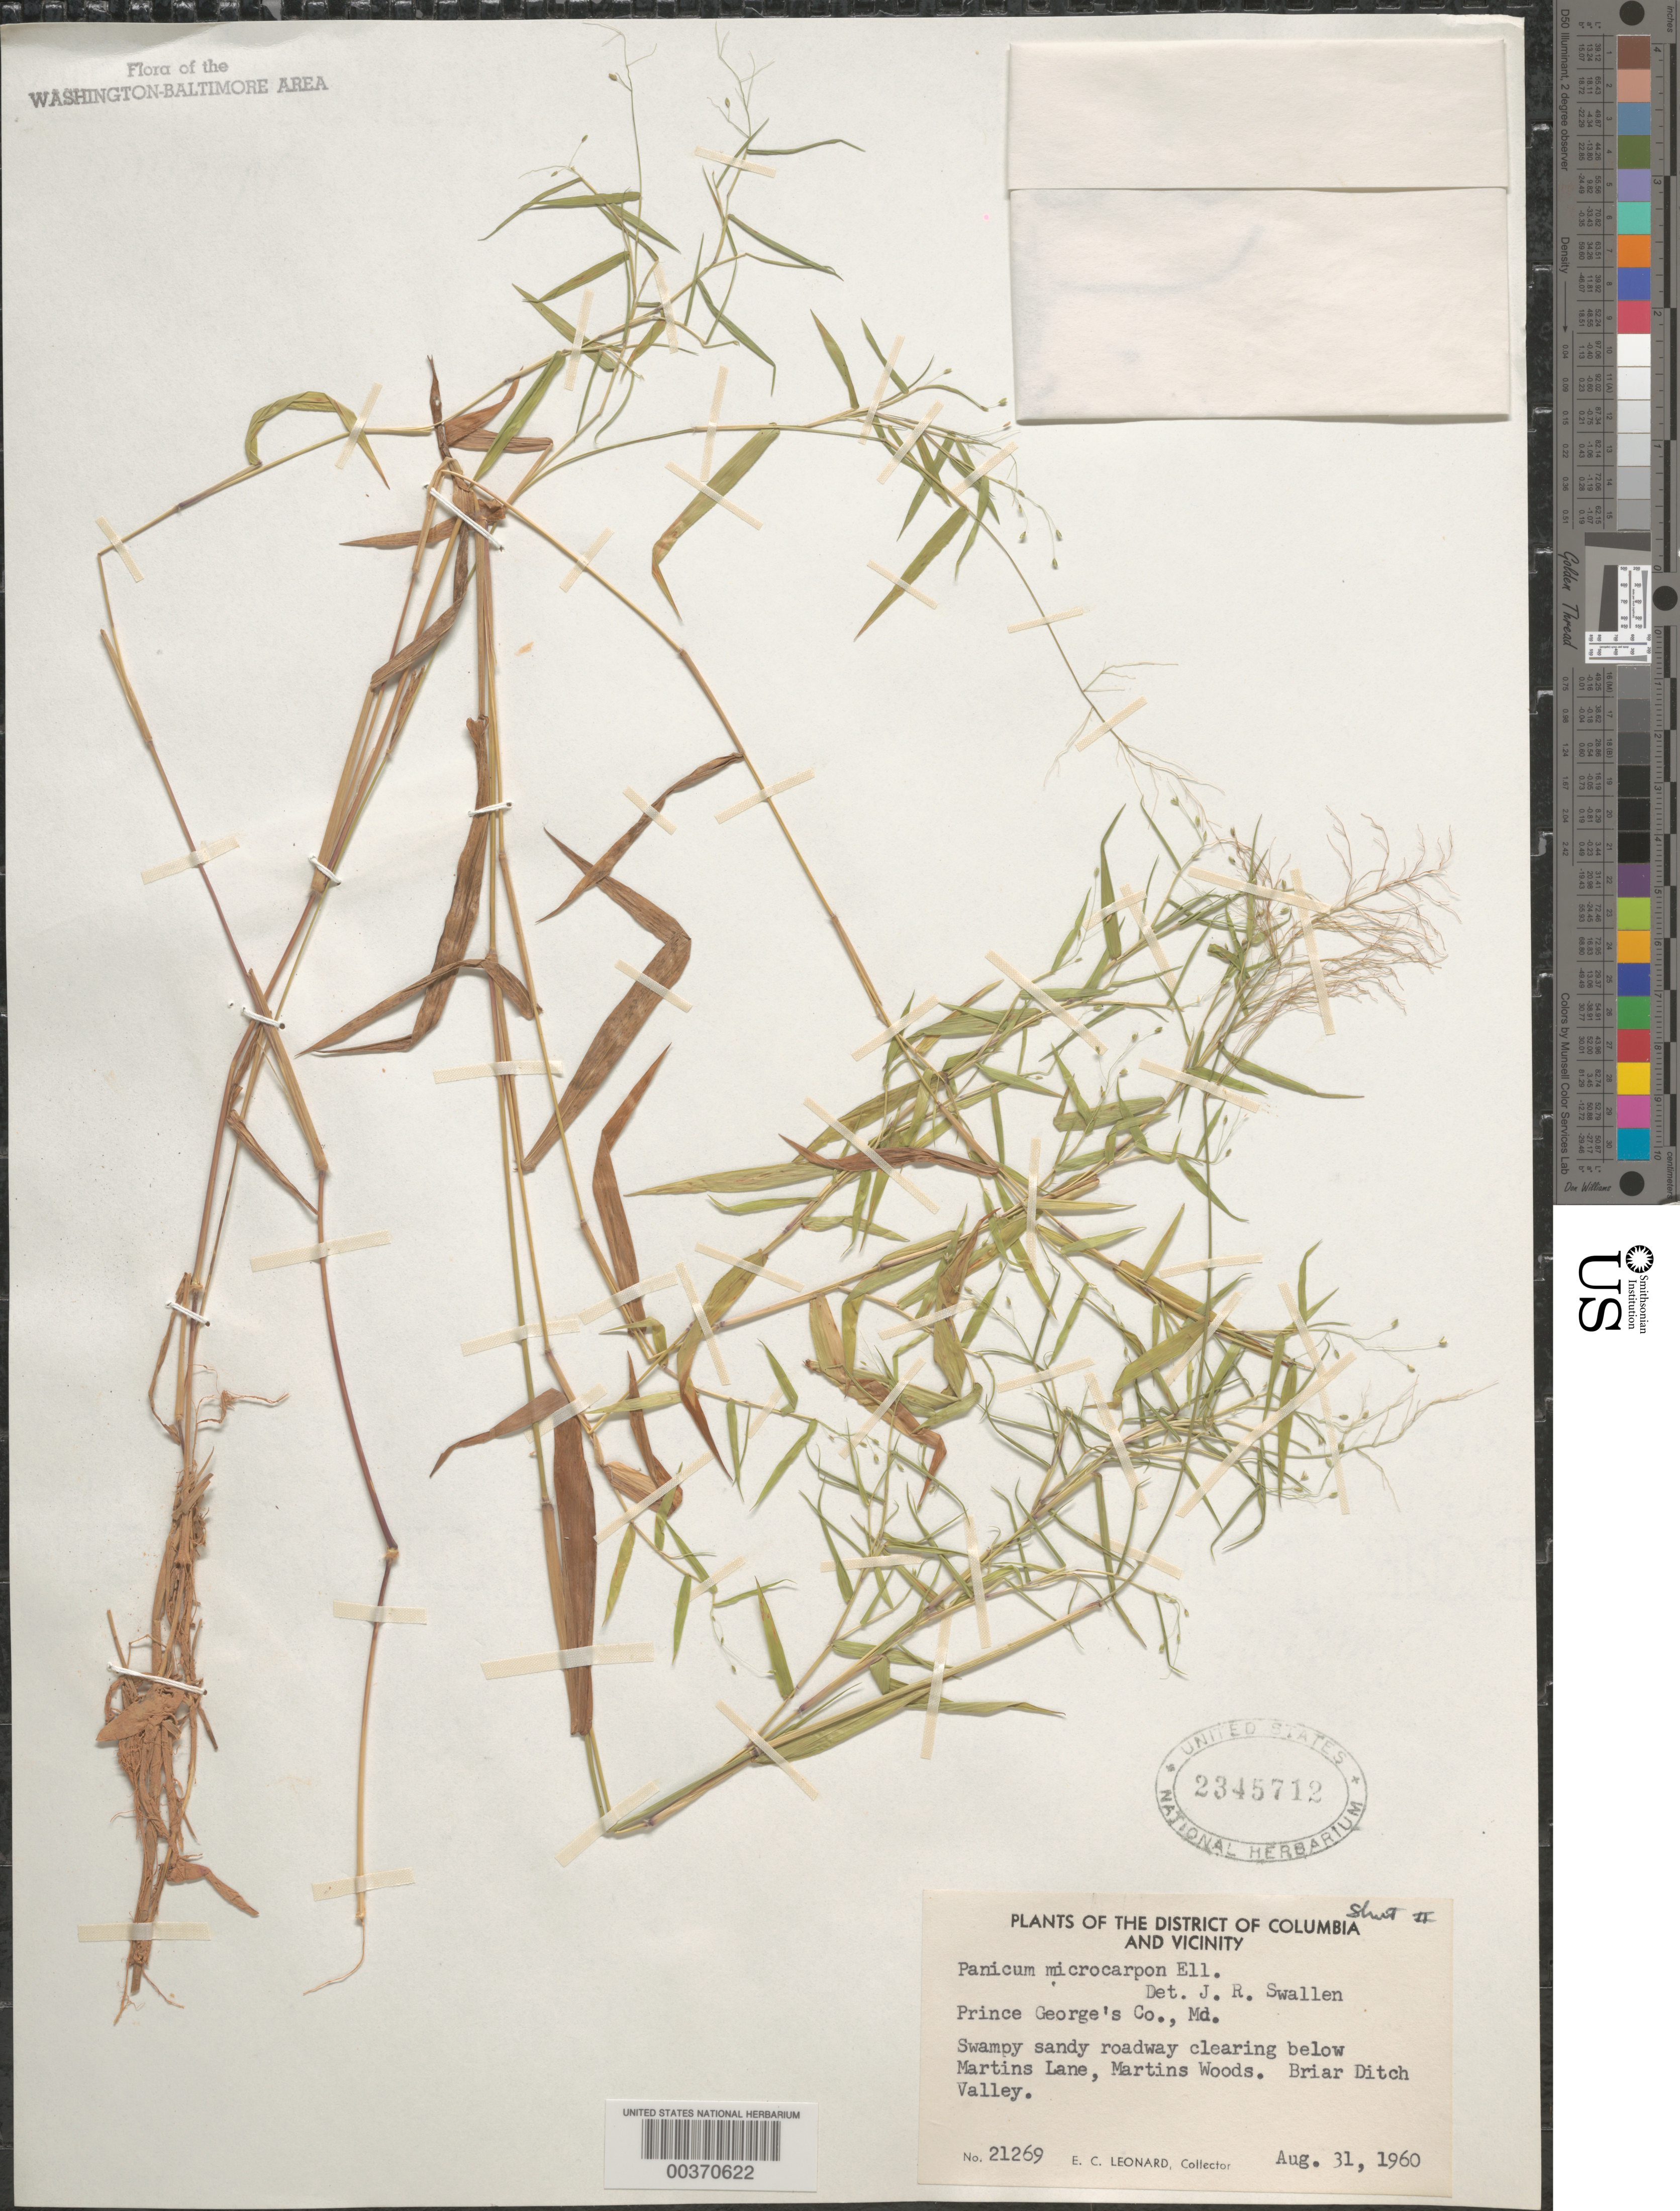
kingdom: Plantae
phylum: Tracheophyta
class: Liliopsida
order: Poales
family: Poaceae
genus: Dichanthelium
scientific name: Dichanthelium dichotomum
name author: (L.) Gould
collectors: E. C. Leonard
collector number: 21269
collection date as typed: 31 Aug 1960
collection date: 1960-08-31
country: United States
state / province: Maryland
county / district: Prince George's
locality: Below Martins Lane, Briar Ditch Valley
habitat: Swampy sandy roadway clearing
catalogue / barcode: US 2345712